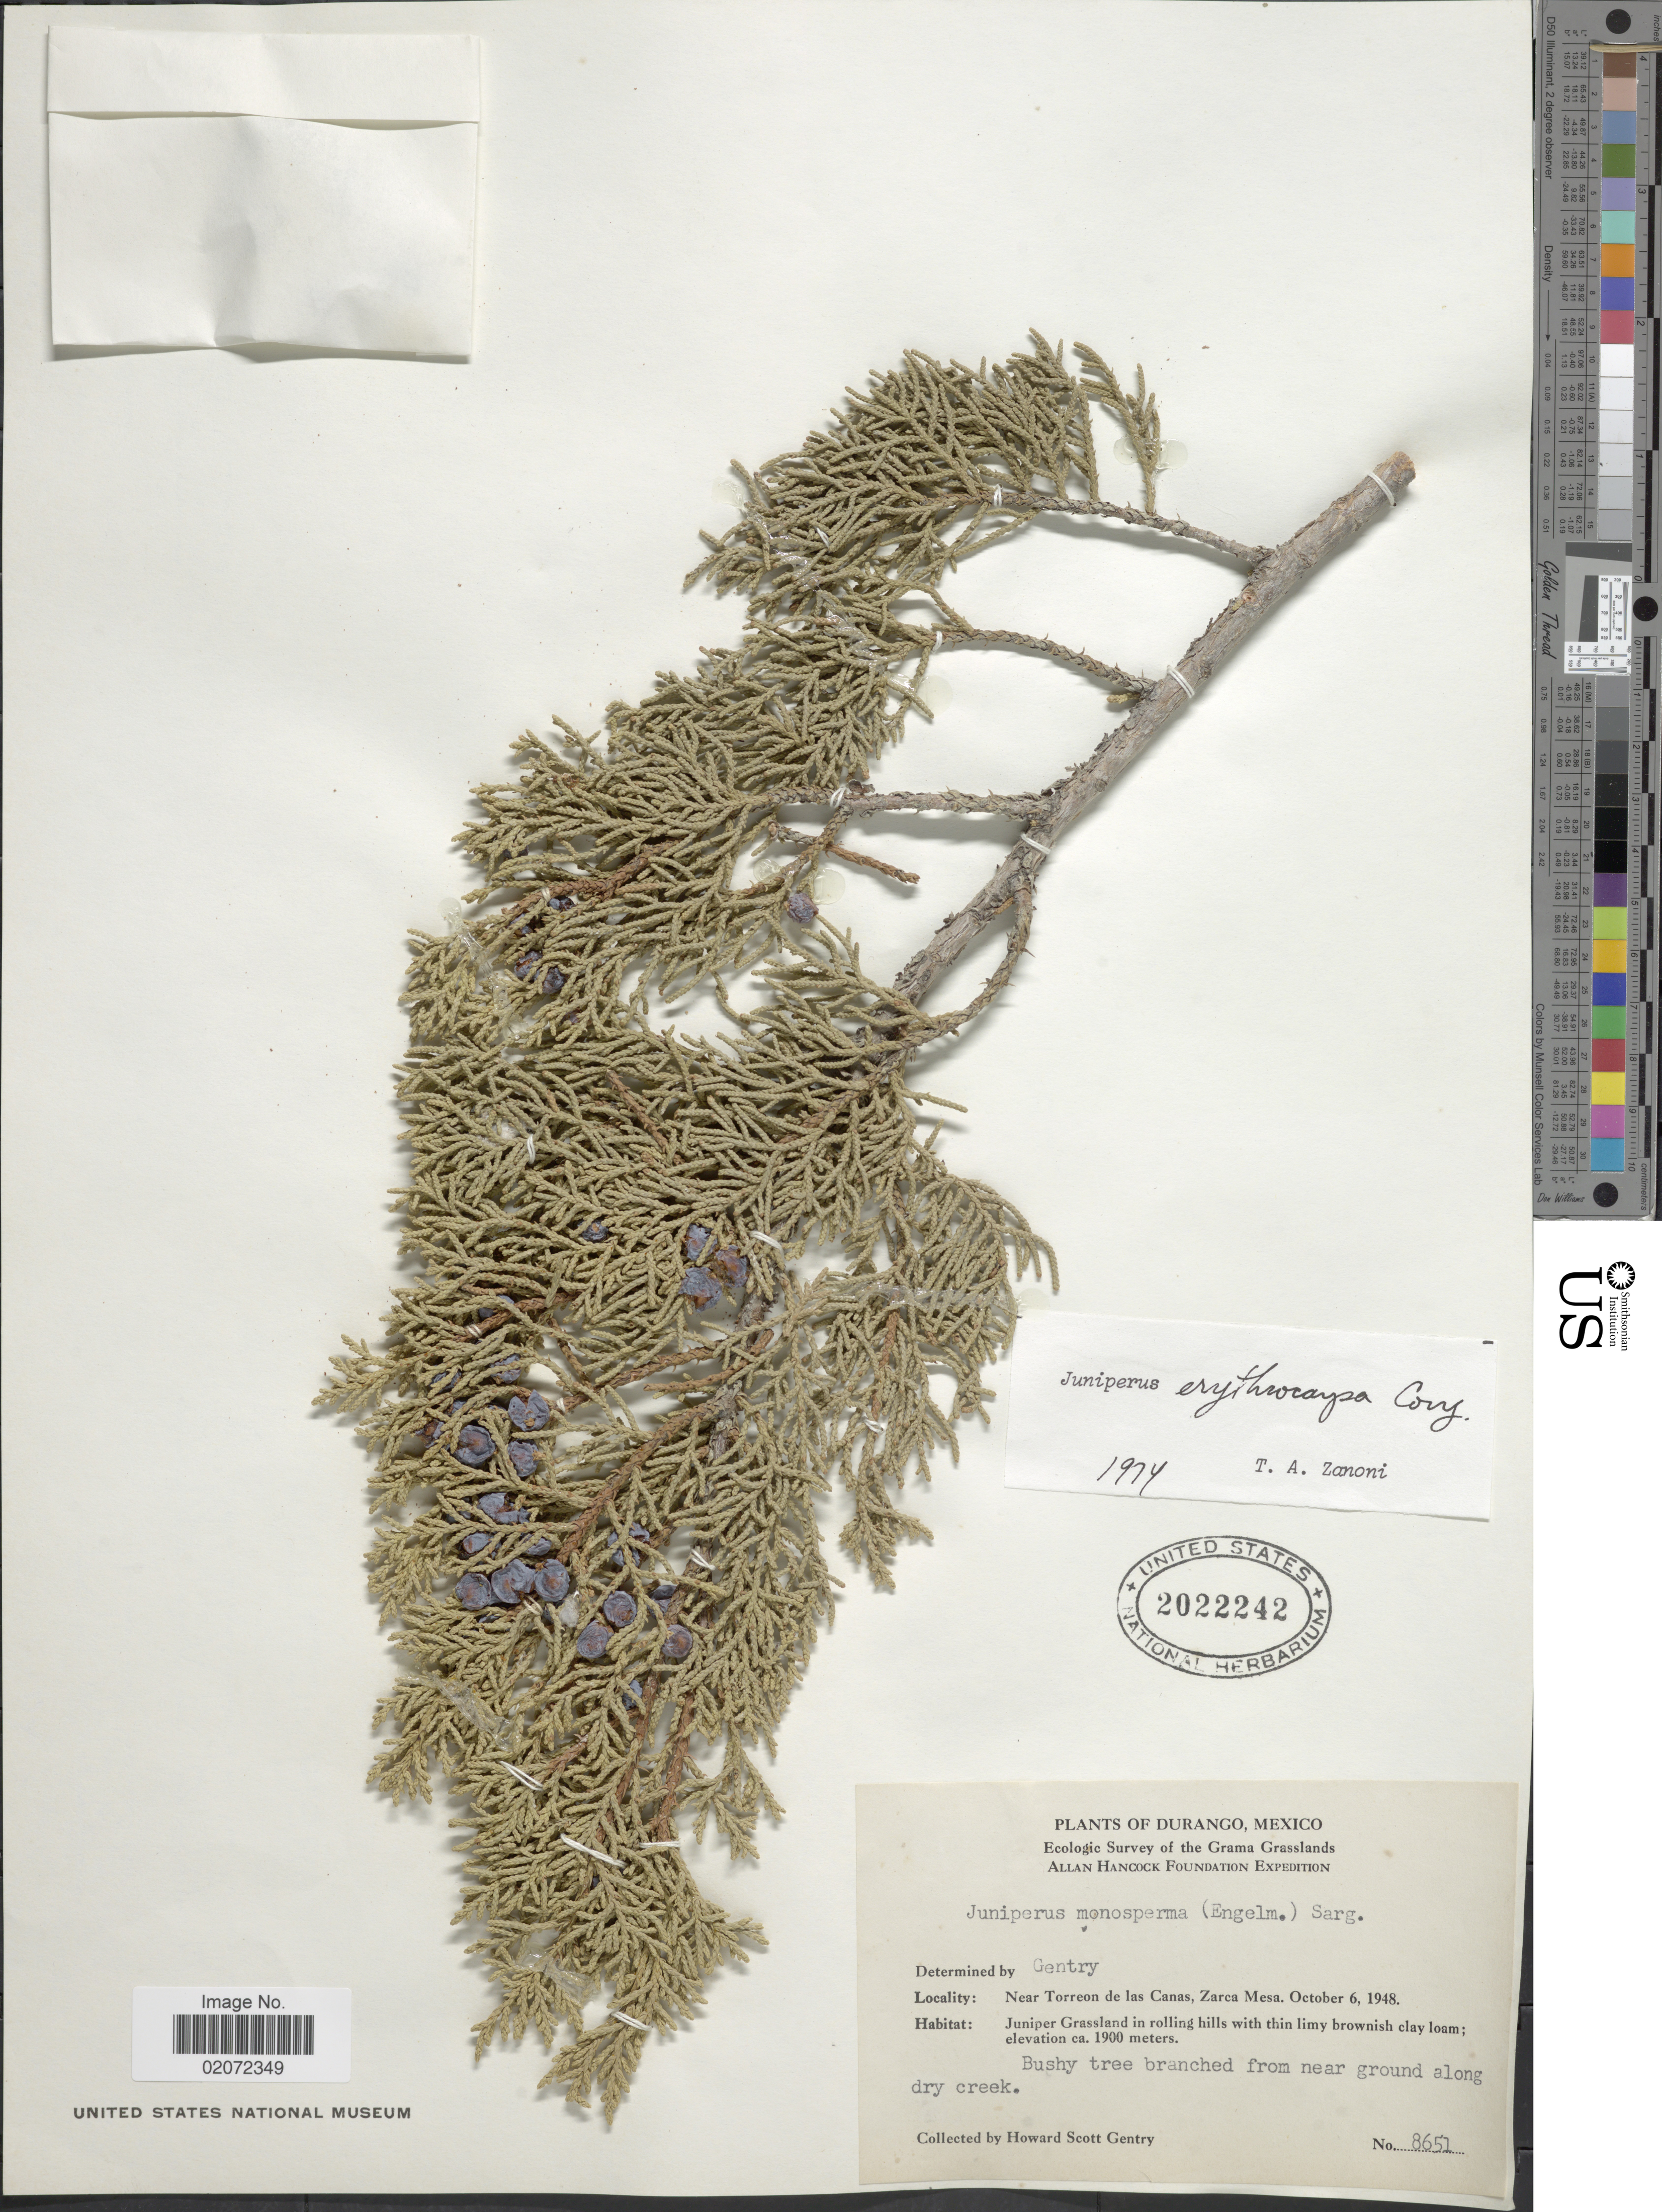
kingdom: Plantae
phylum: Tracheophyta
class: Pinopsida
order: Pinales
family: Cupressaceae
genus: Juniperus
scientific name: Juniperus durangensis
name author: Martínez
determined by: Ferguson, G. M.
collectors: H. S. Gentry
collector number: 8651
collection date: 1948-10-06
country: Mexico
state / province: Durango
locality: Grama Grasslands. Near Torreon de las Canas, Zarca Mesa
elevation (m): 1900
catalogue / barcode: US 2022242